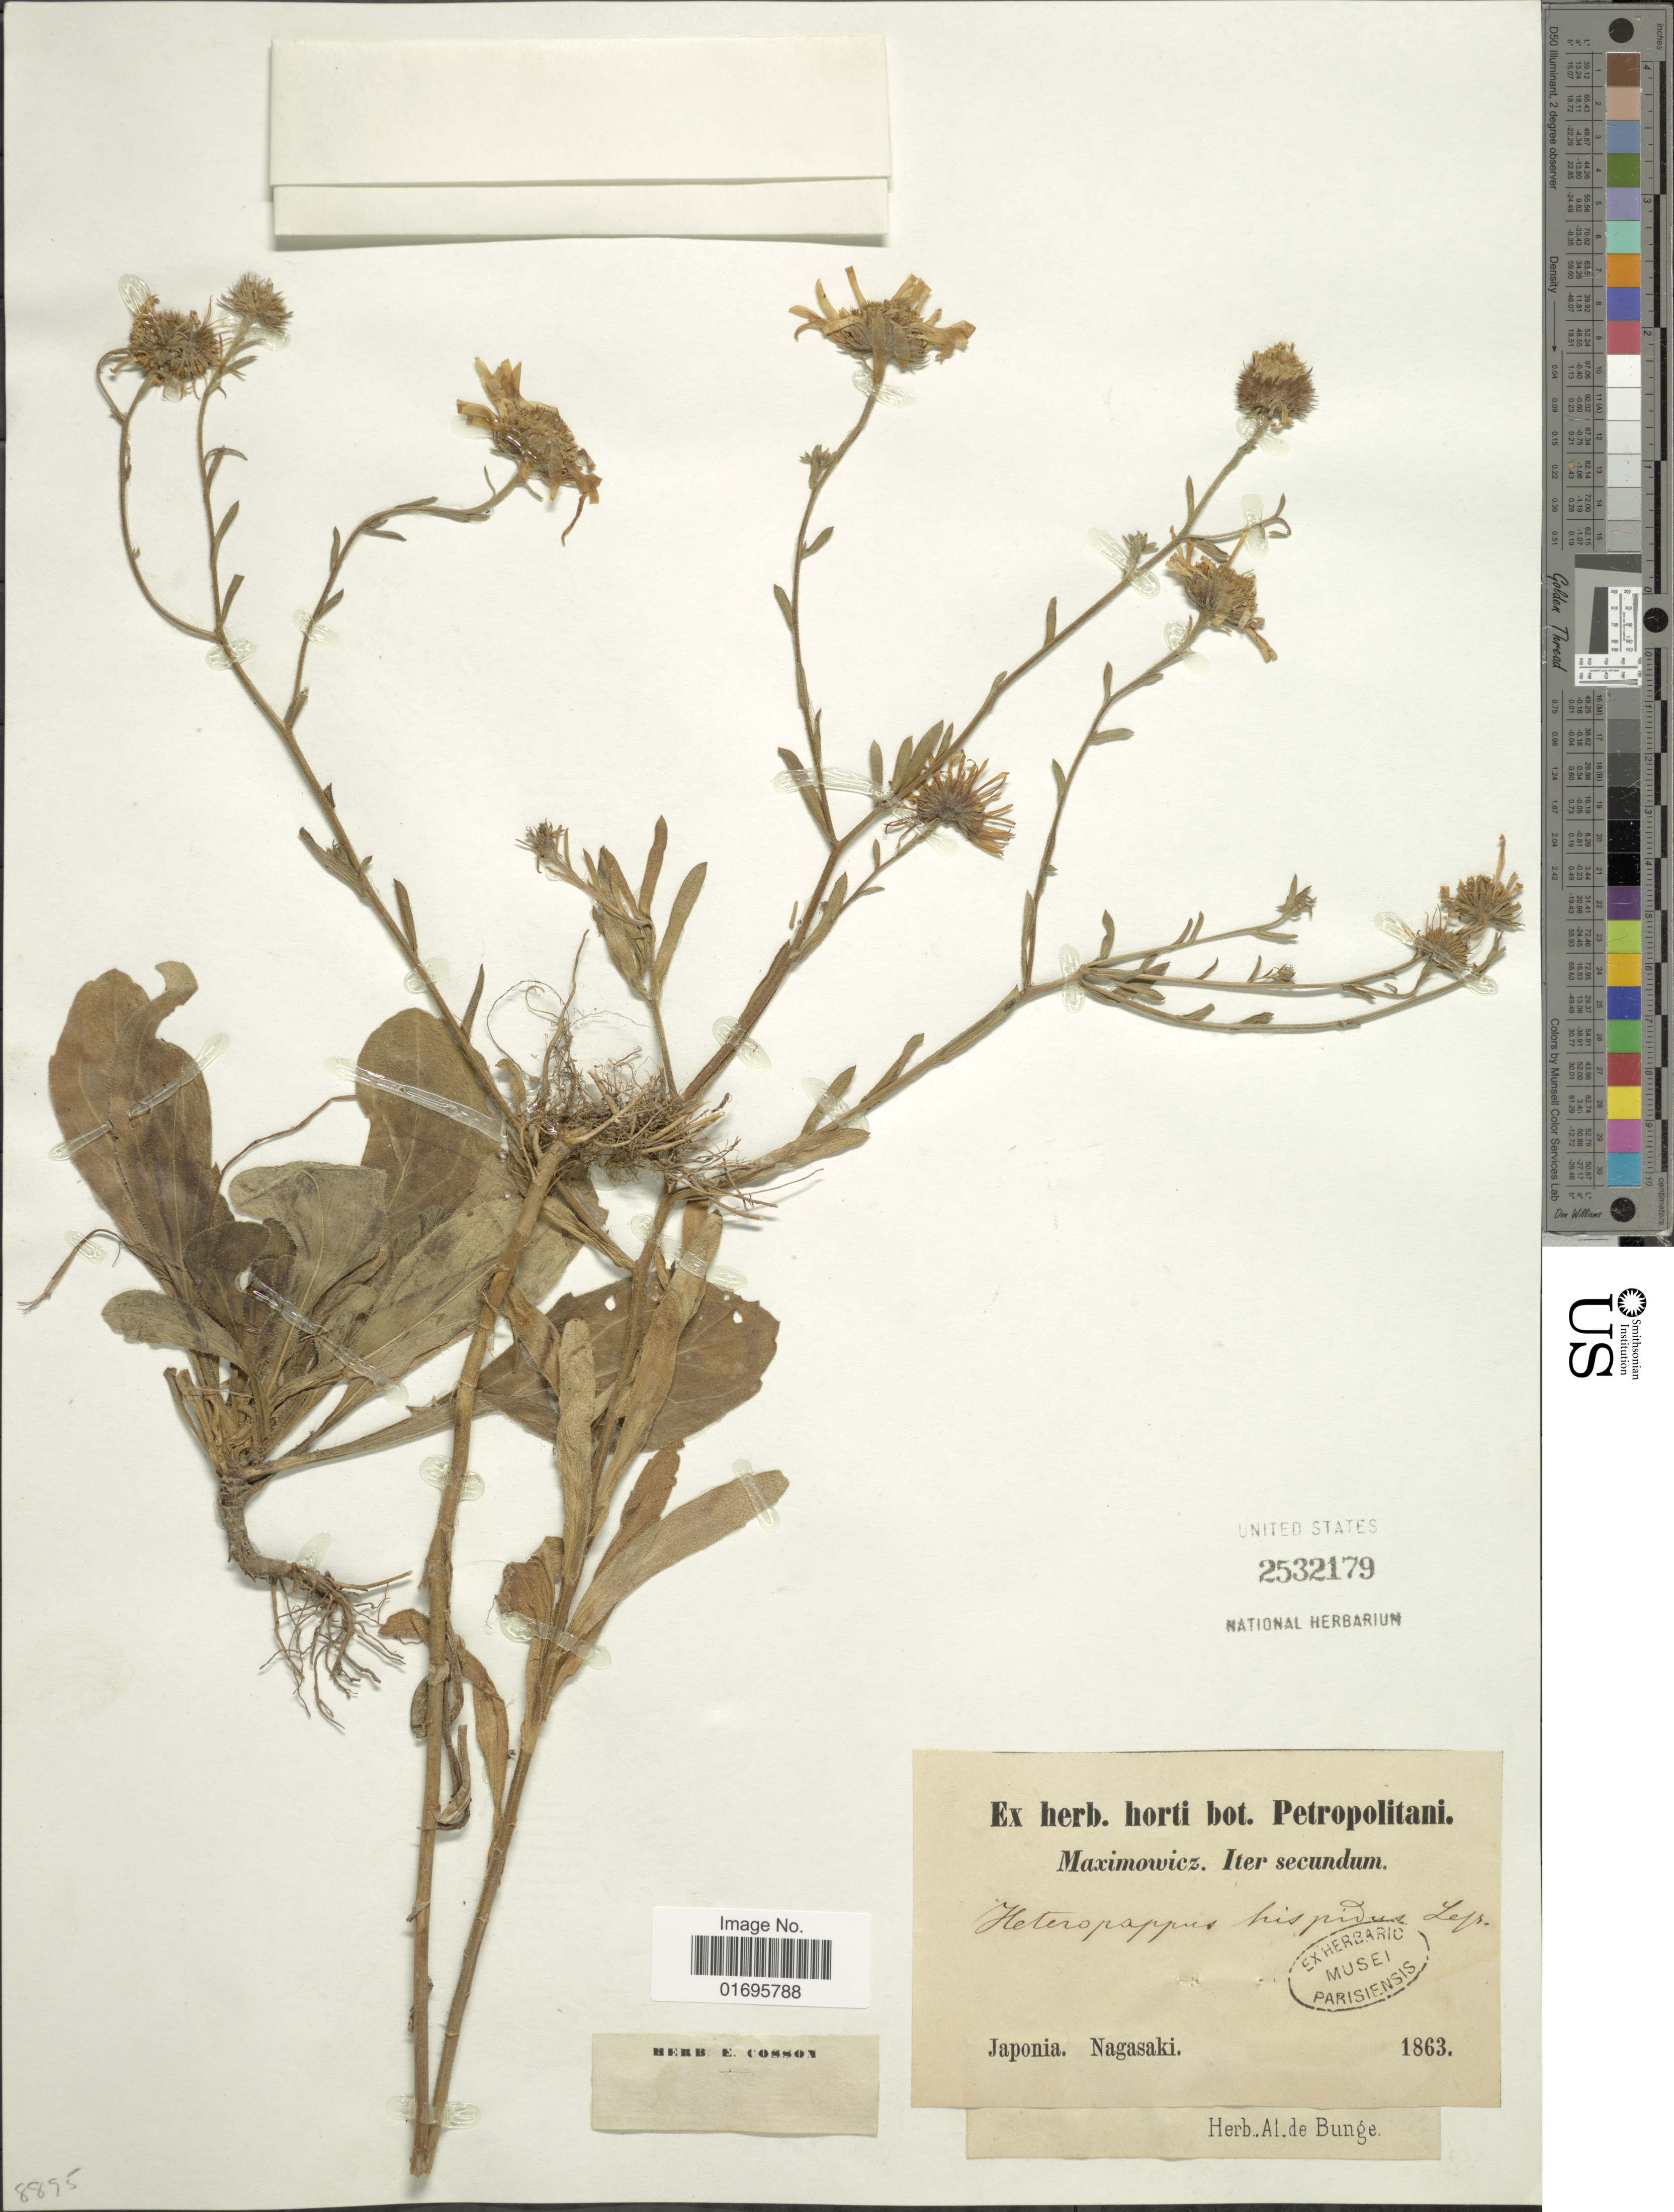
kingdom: Plantae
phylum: Tracheophyta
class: Magnoliopsida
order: Asterales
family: Asteraceae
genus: Heteropappus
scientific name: Heteropappus hispidus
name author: (Thunb.) Less.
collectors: ex herb. Bunge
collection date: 1863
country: Japan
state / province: Nagasaki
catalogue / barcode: US 2532179